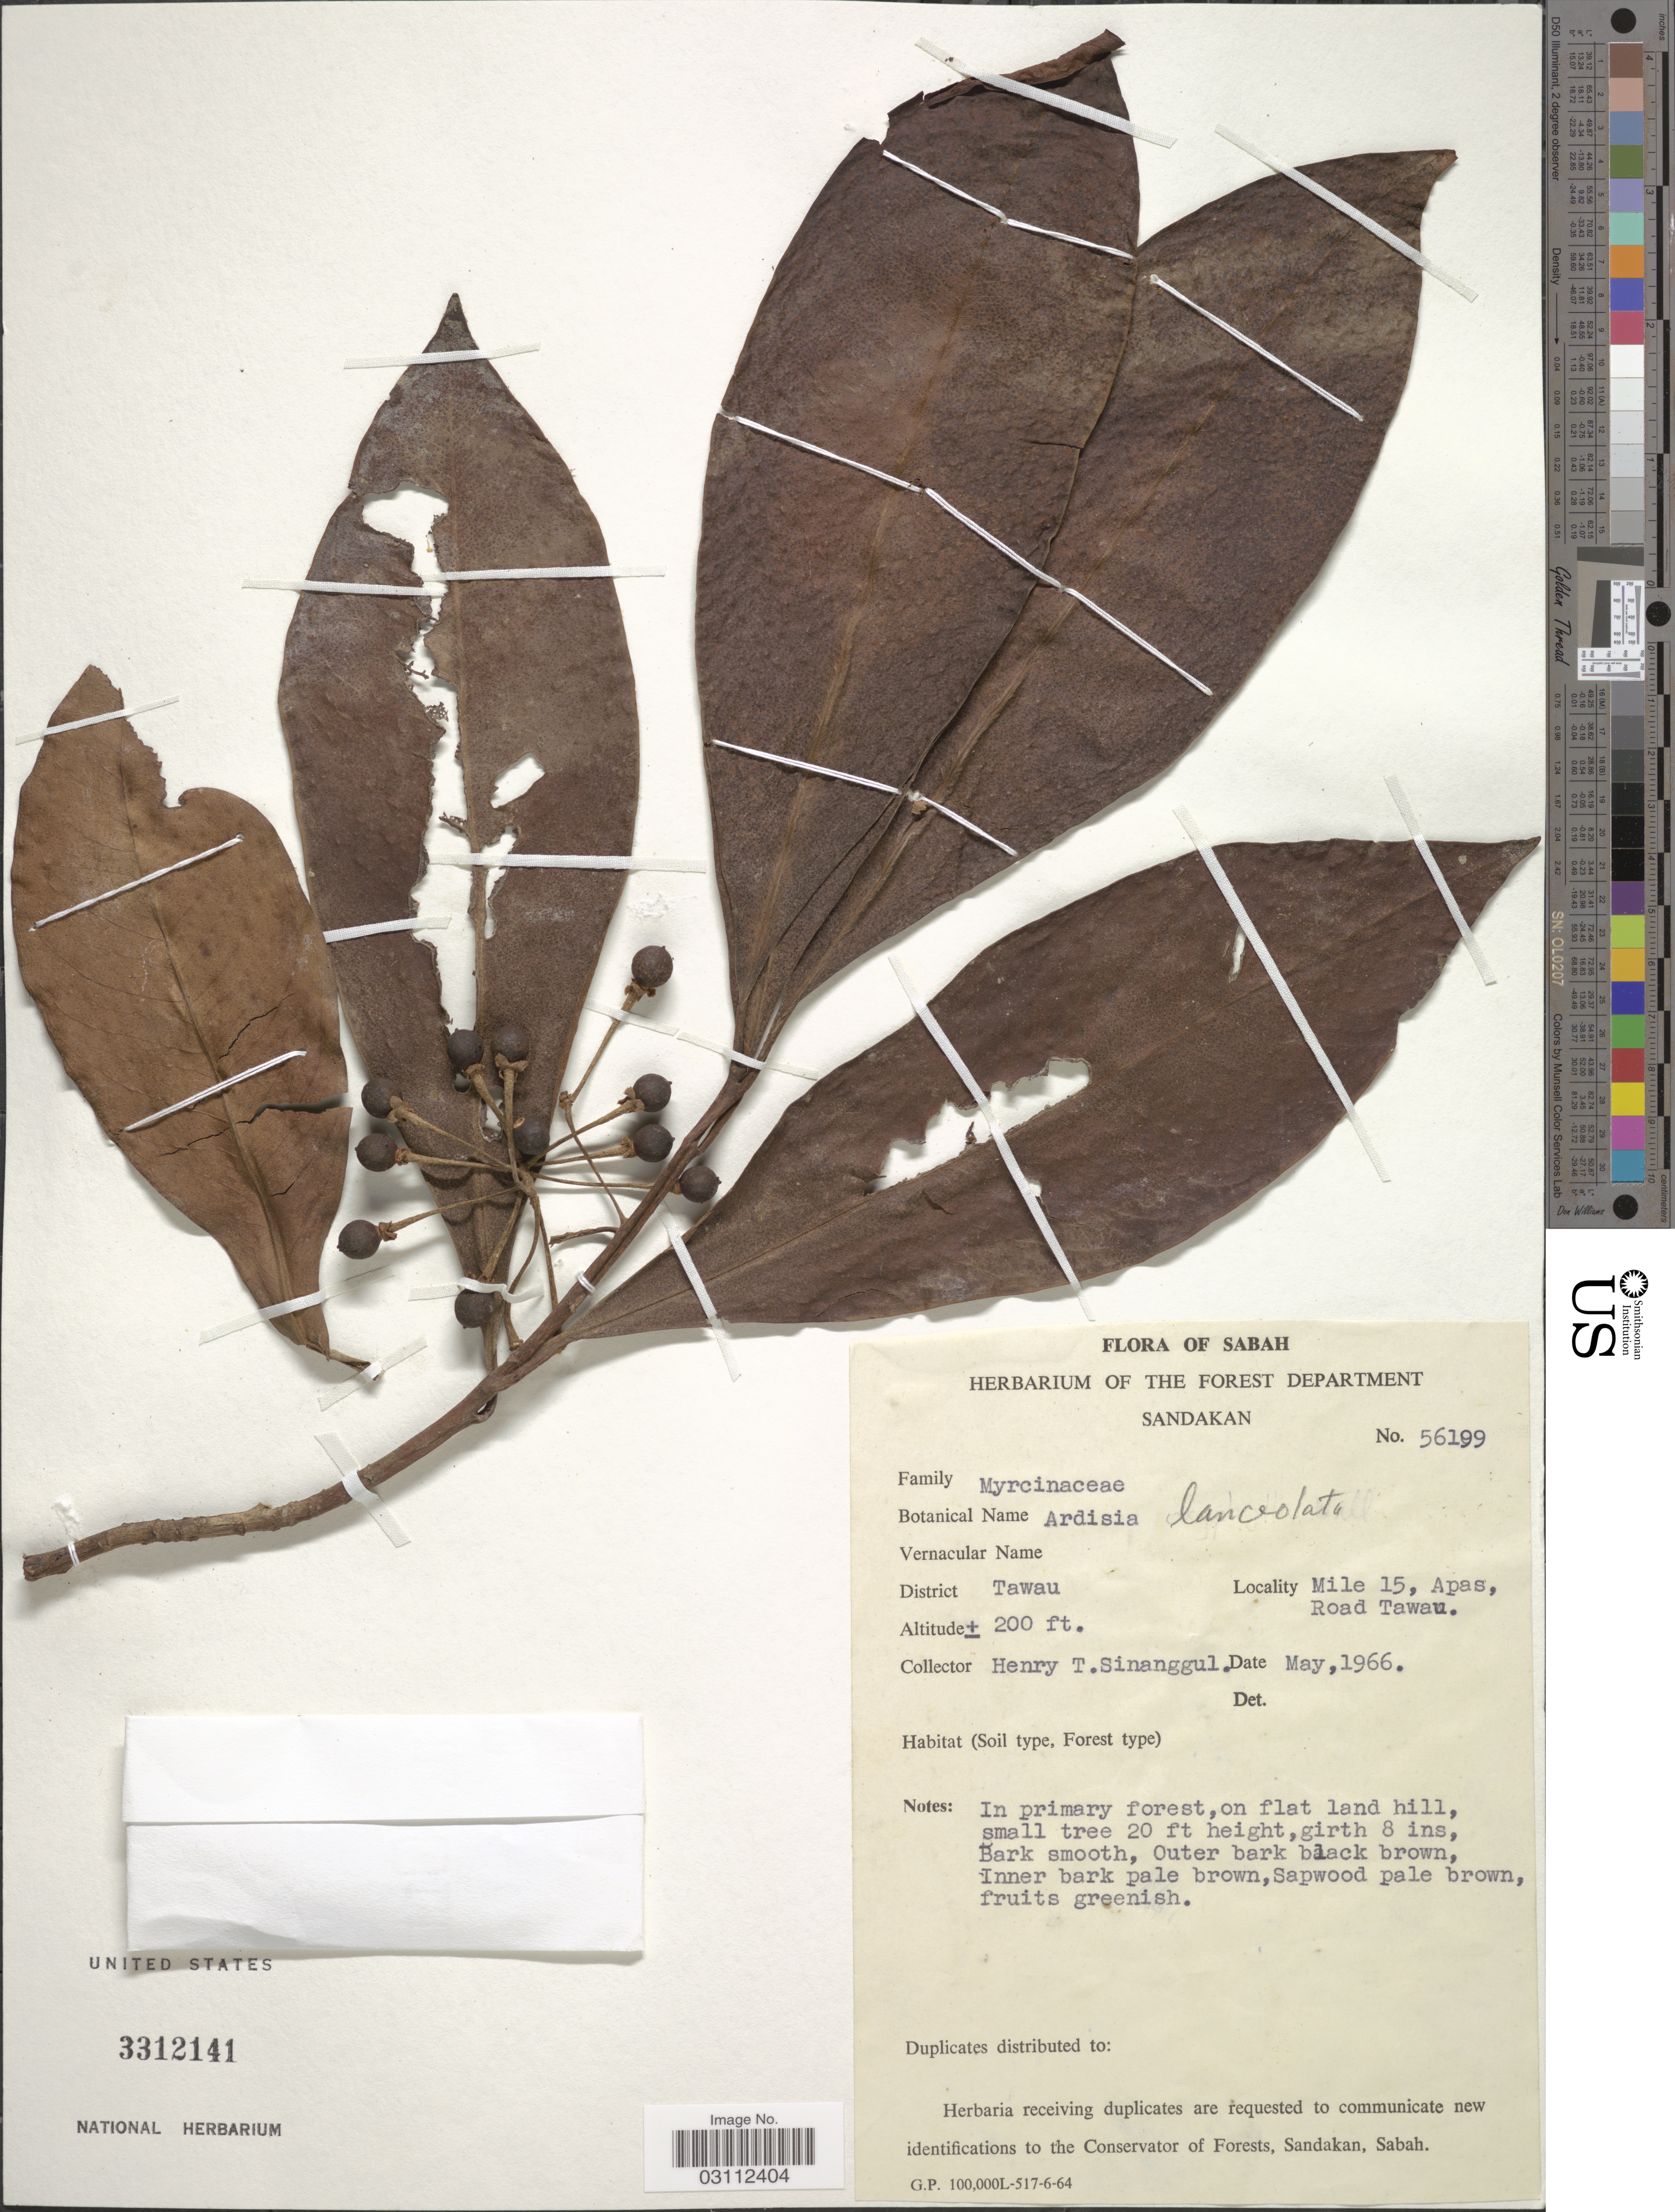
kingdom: Plantae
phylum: Tracheophyta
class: Magnoliopsida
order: Ericales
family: Primulaceae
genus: Ardisia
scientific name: Ardisia lanceolata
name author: Roxb.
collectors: H. Sinanggul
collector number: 56199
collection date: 1966-05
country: Malaysia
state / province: Sabah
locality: District Tawau. Mile 15, Apas, Road Tawau.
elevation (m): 61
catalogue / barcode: US 3312141